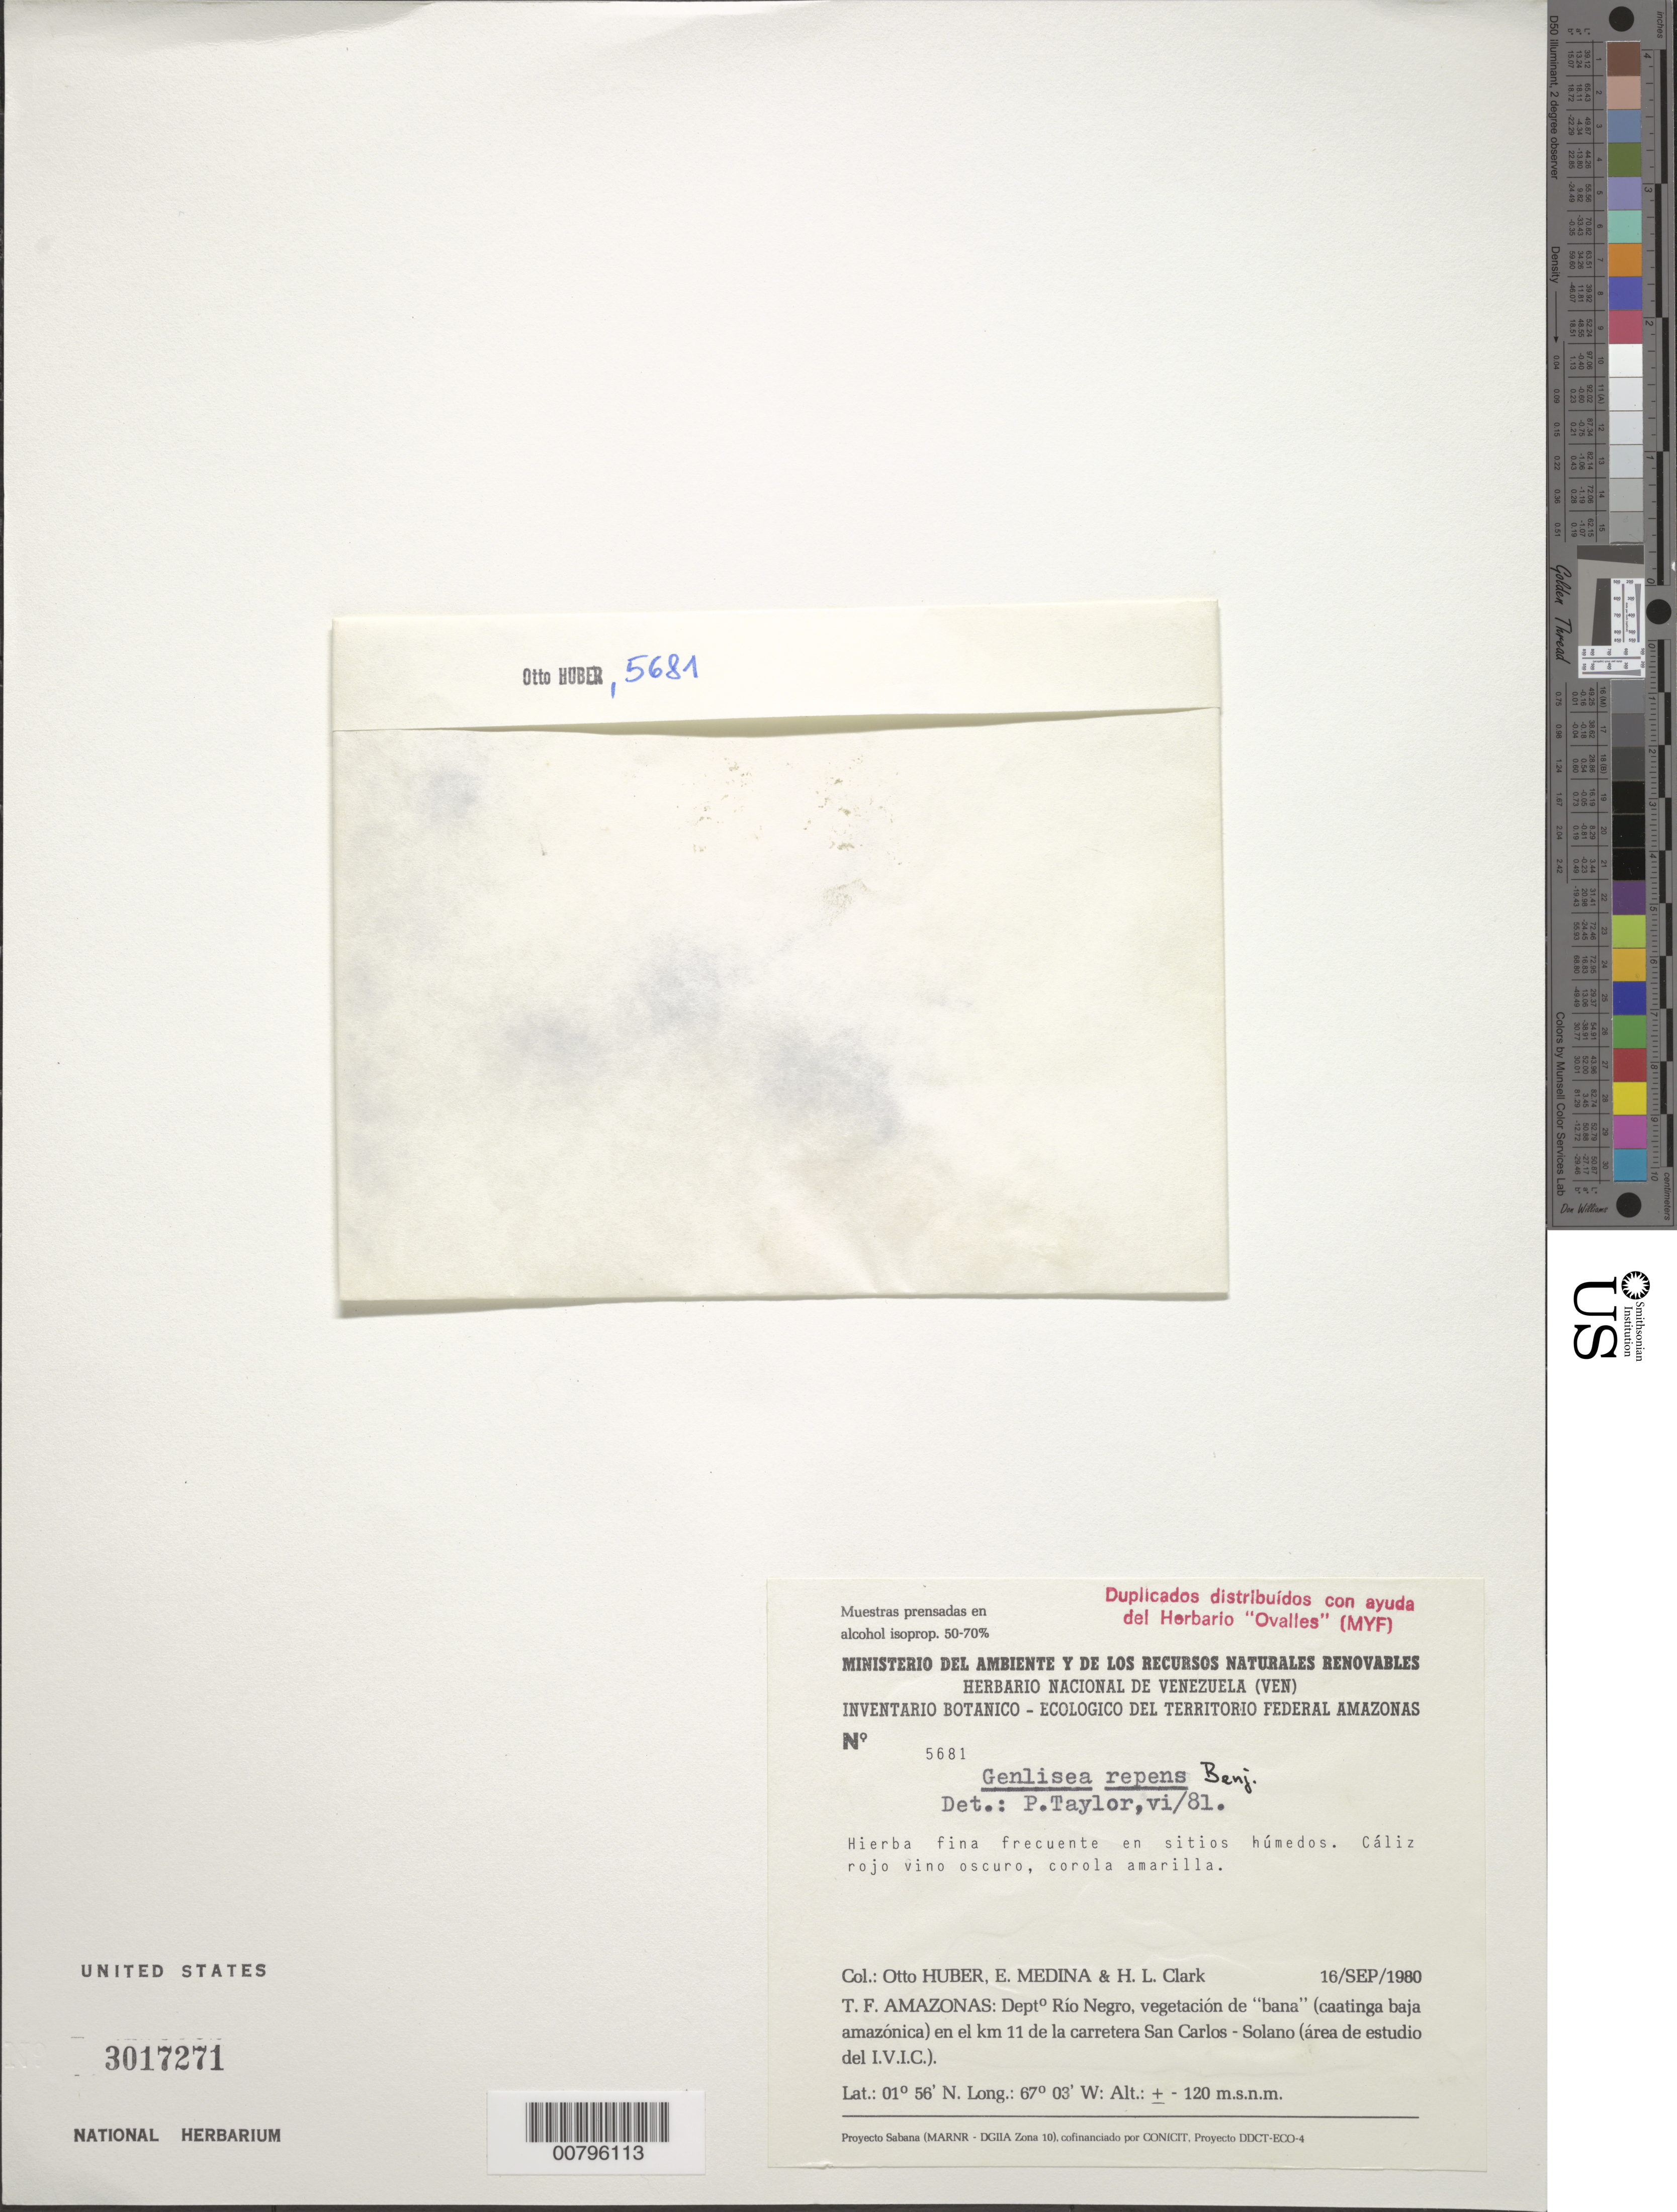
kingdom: Plantae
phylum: Tracheophyta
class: Magnoliopsida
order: Lamiales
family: Lentibulariaceae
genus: Genlisea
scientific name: Genlisea repens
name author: Benj.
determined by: Taylor, P.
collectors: O. Huber, E. Medina & H. L. Clark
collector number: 5681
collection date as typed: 16-Sep-80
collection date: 1980-09-16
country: Venezuela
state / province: Amazonas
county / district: Río Negro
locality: San Carlos-Solano, km 11 de la carretera (área de estudio del I.V.I.C.)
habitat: Vegetación de bana, en sitios humedos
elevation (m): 120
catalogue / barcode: US 3017271